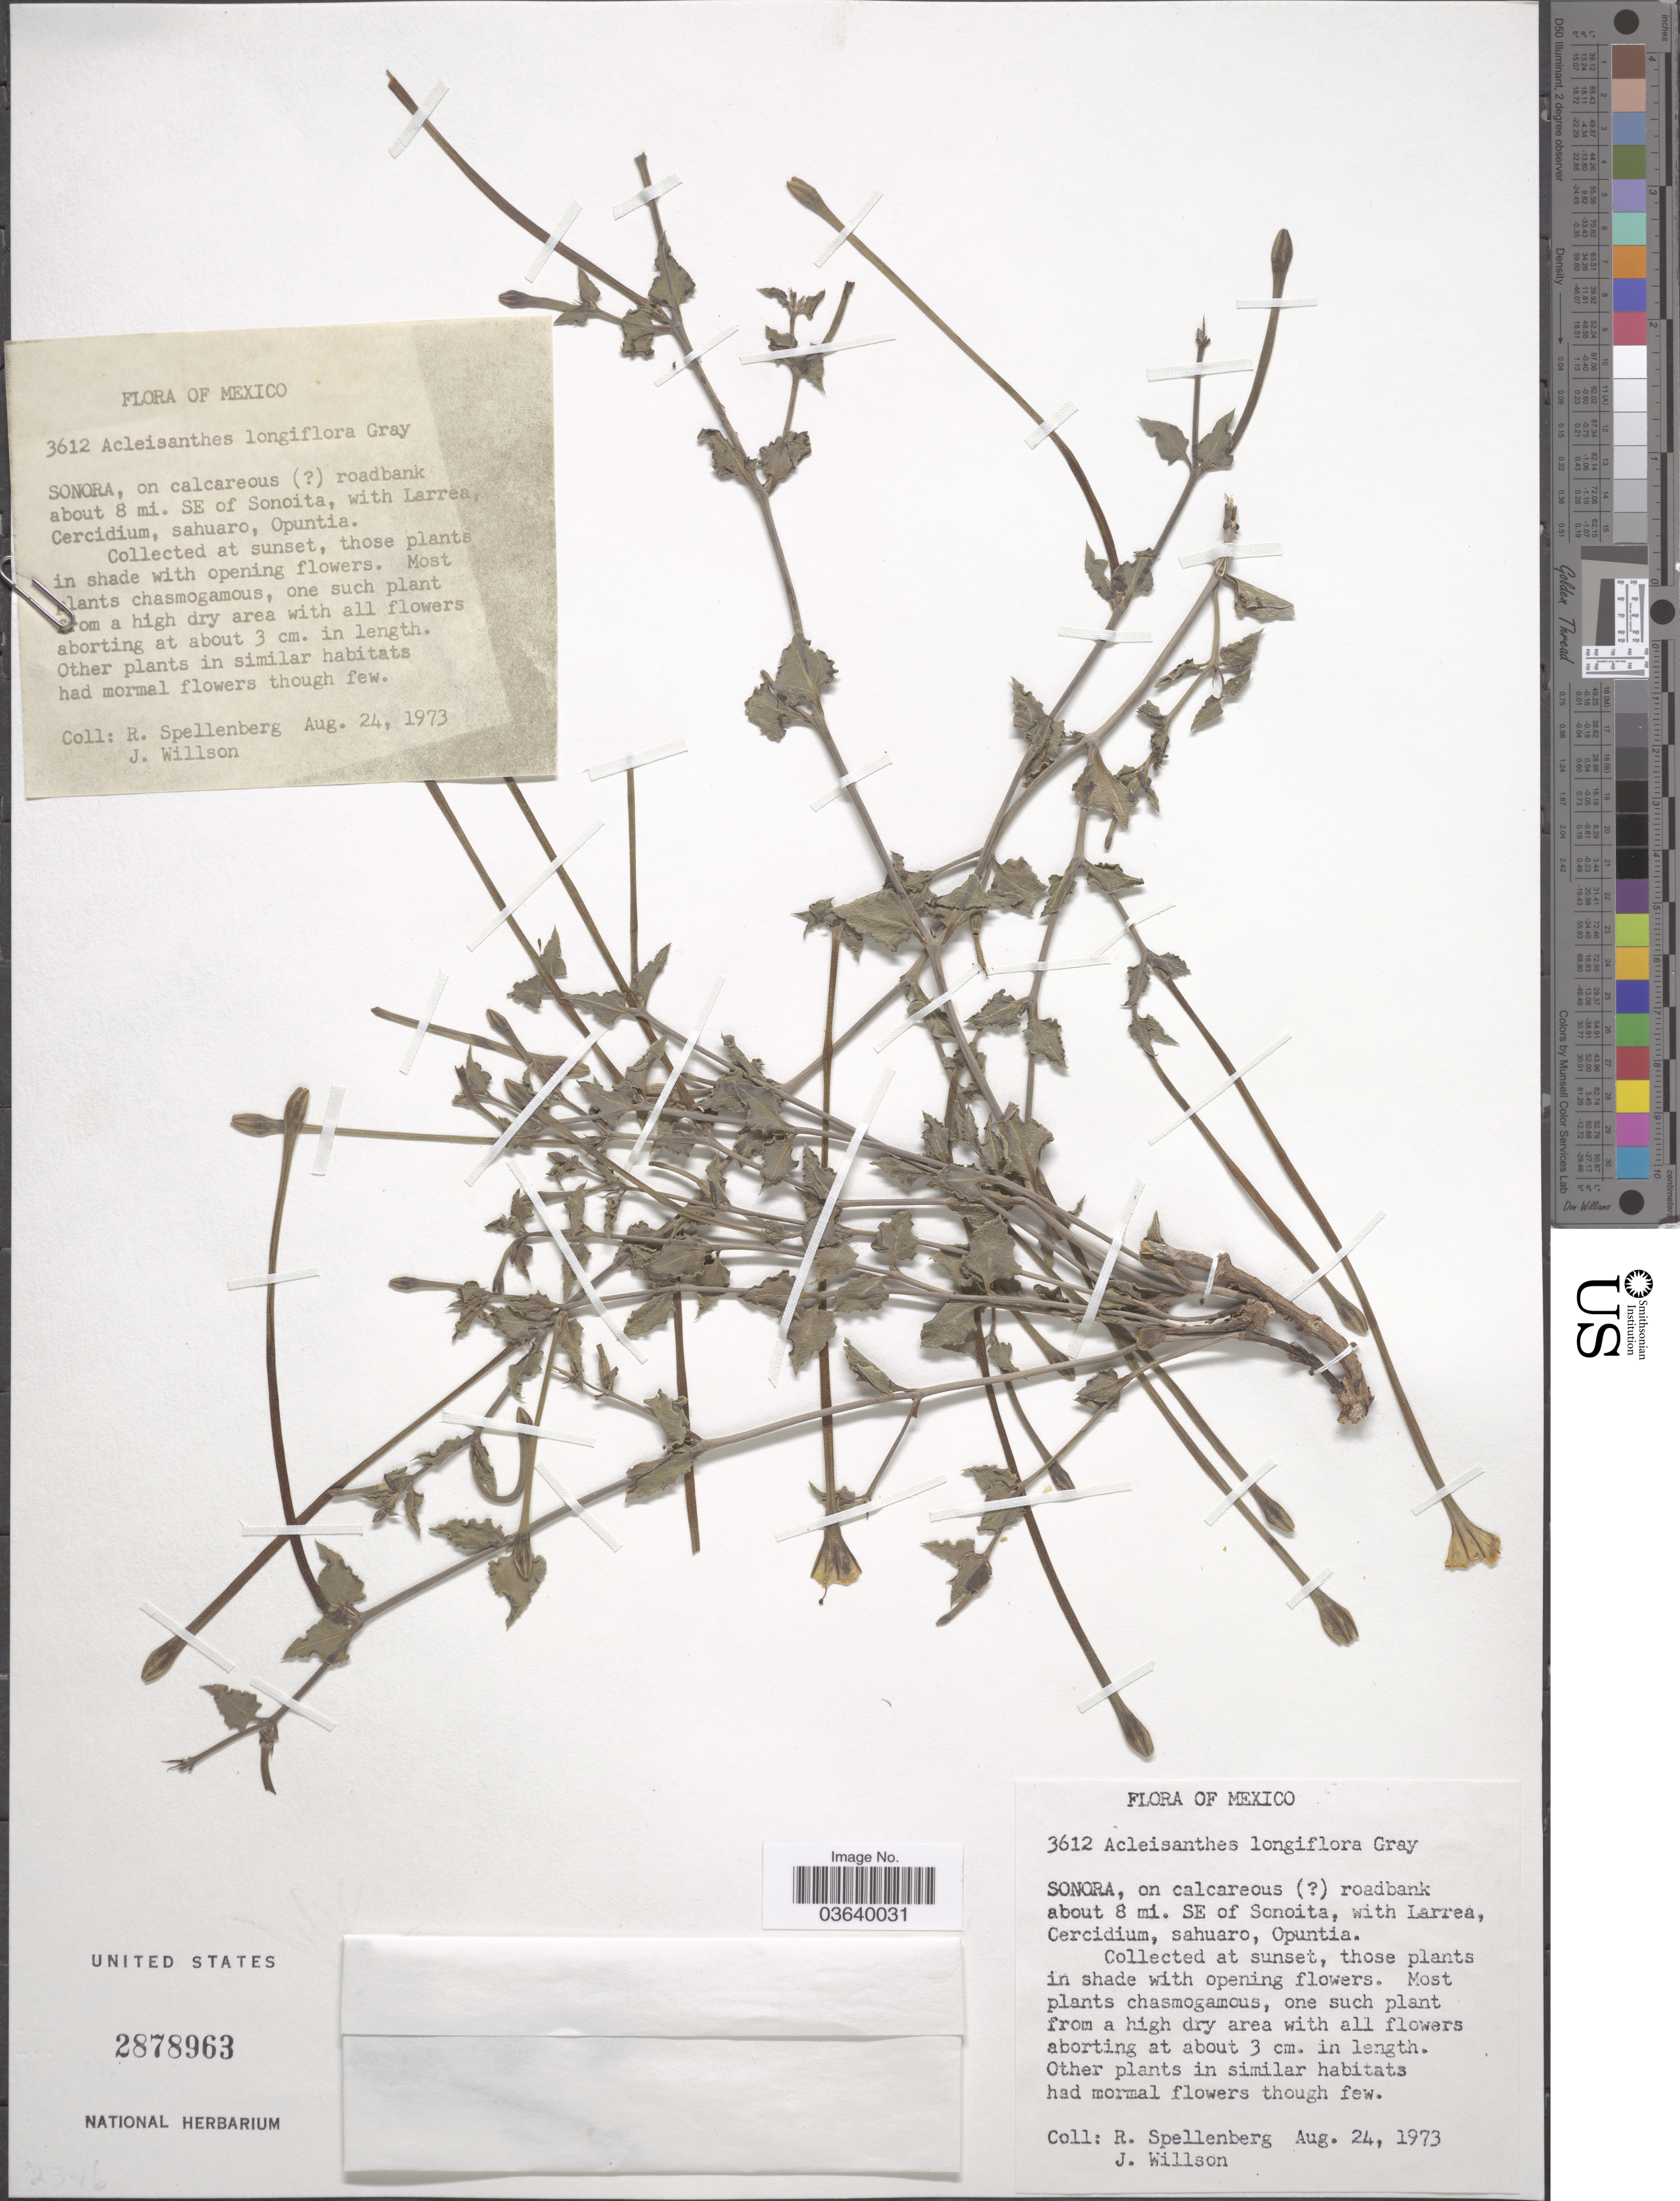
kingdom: Plantae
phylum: Tracheophyta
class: Magnoliopsida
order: Caryophyllales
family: Nyctaginaceae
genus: Acleisanthes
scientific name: Acleisanthes longiflora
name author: A. Gray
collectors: R. Spellenberg & J. Willson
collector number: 3612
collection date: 1973-08-24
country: Mexico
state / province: Sonora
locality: About 8 mi. SE of Sonoita.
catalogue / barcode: US 2878963